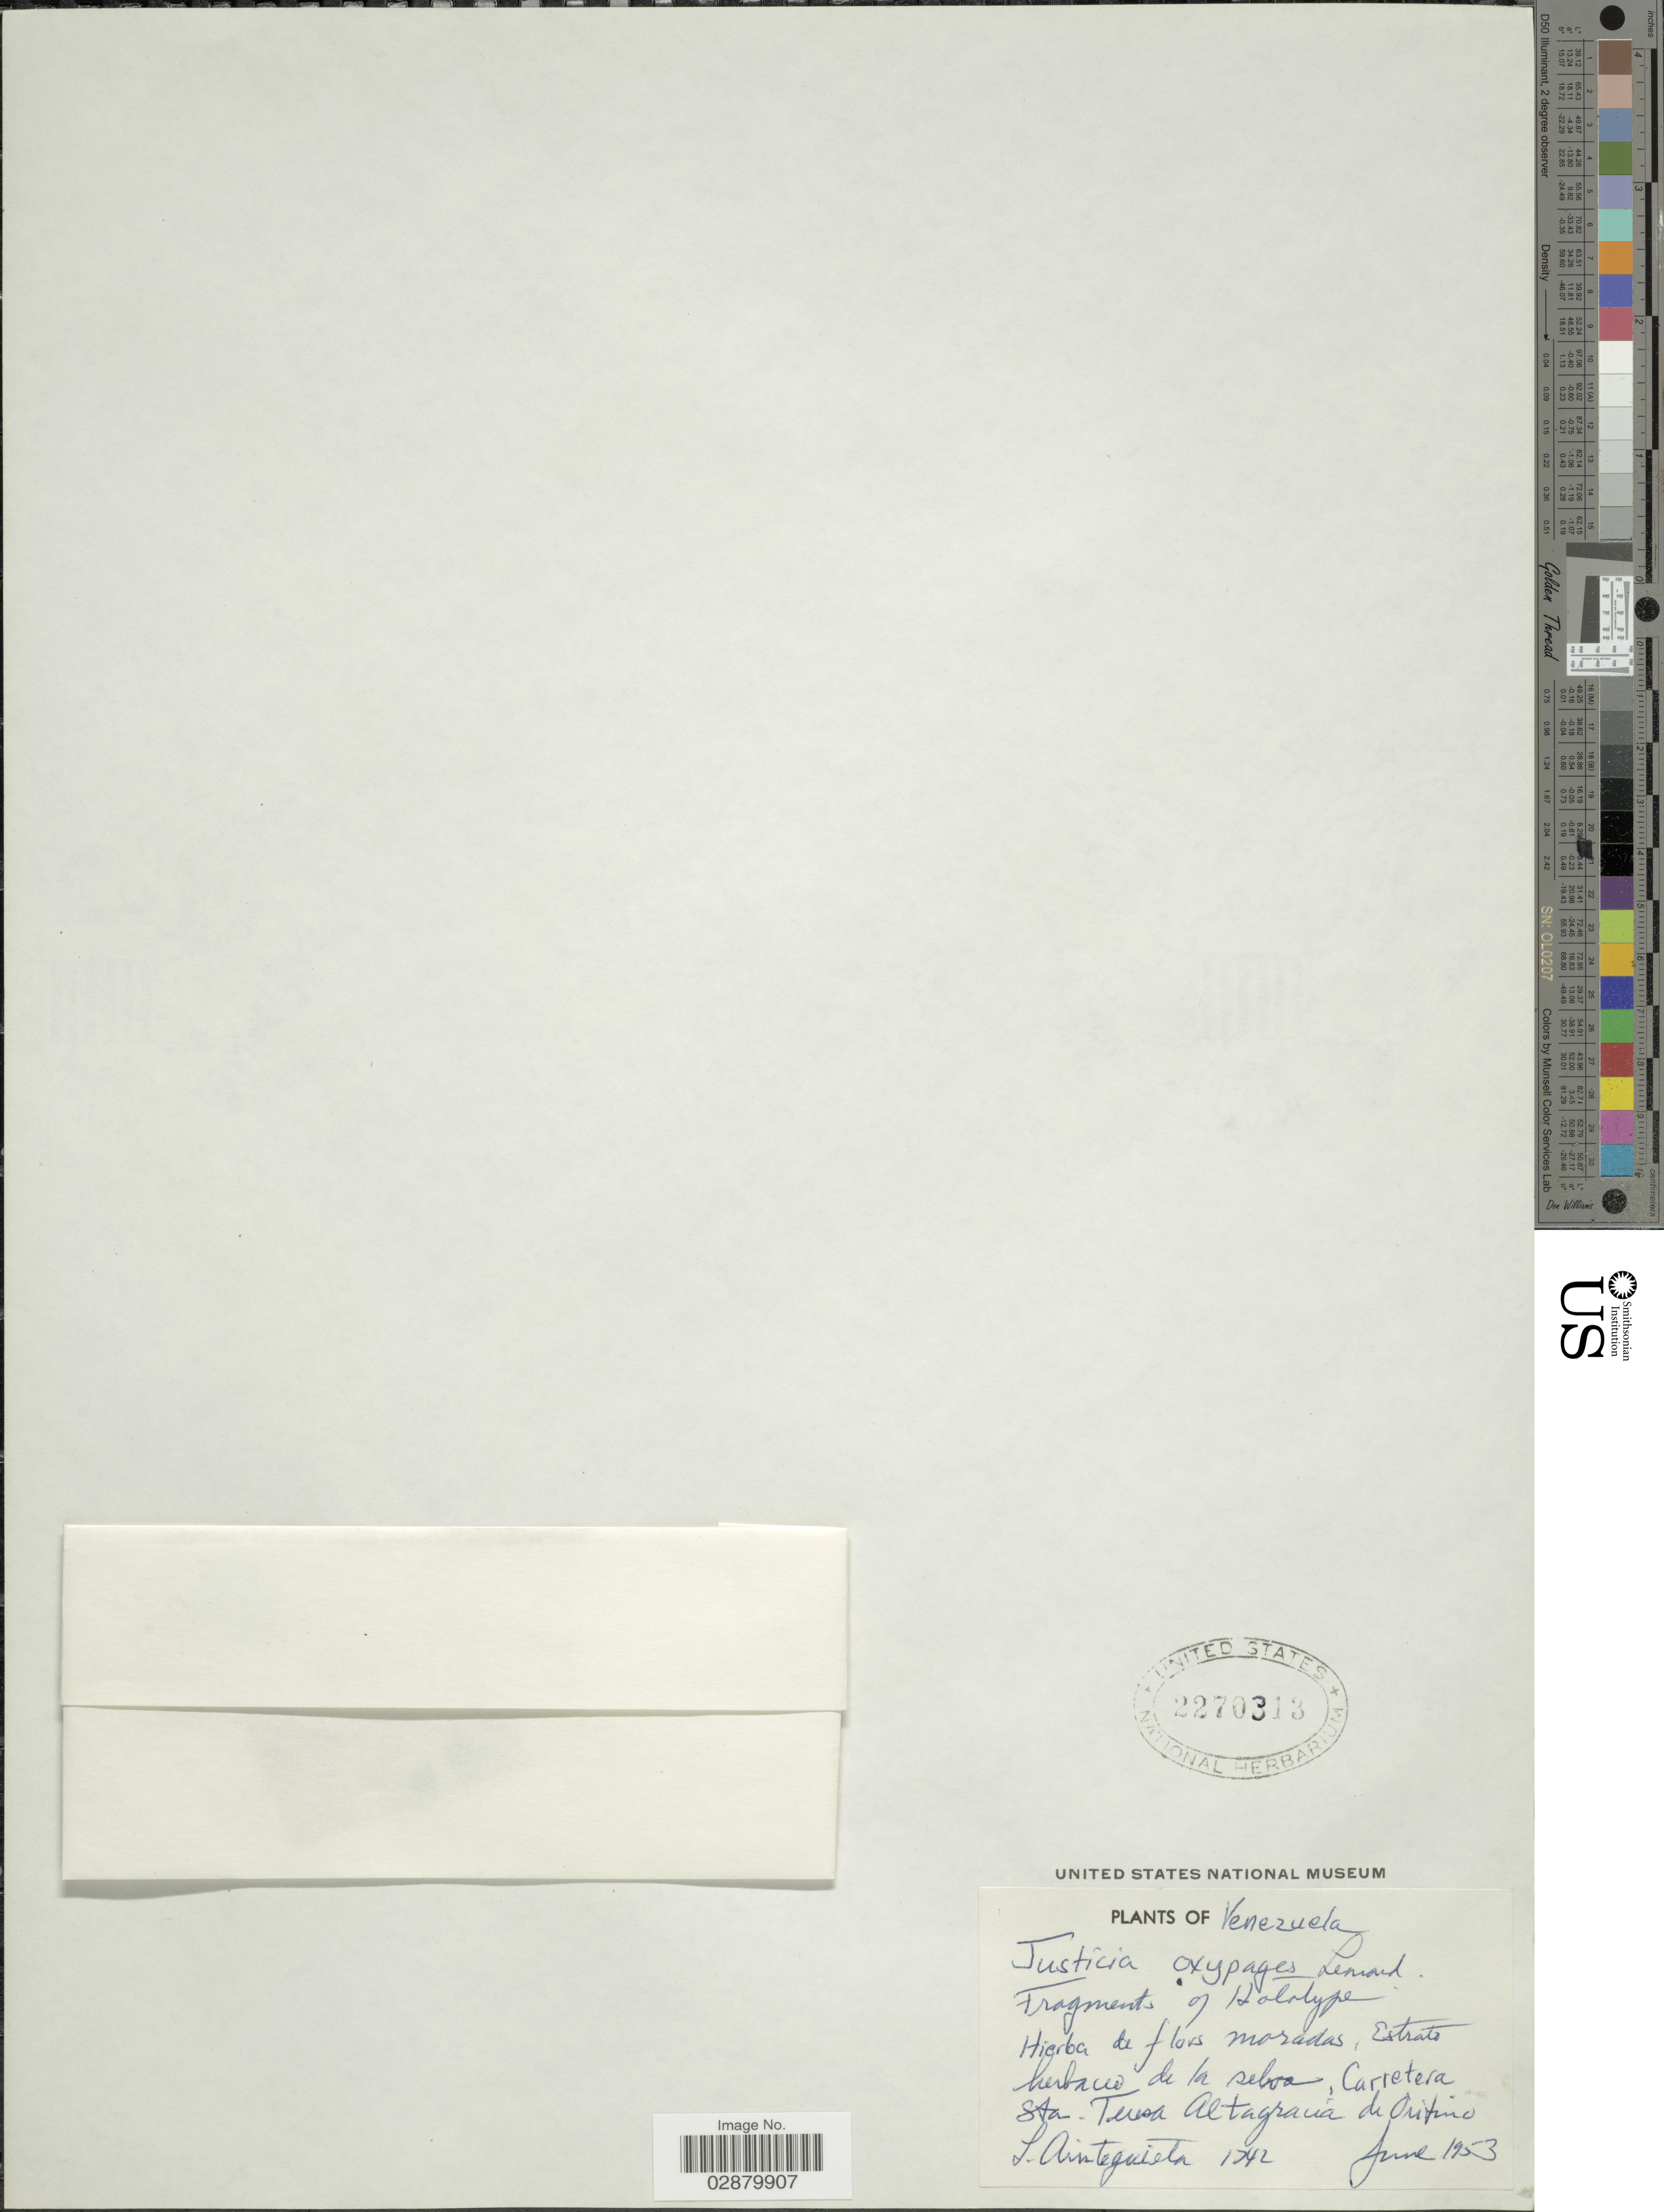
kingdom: Plantae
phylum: Tracheophyta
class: Magnoliopsida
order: Lamiales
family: Acanthaceae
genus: Justicia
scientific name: Justicia oxypages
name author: Leonard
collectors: L. Aristeguieta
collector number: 1242*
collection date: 1953-06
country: Venezuela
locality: Carretera Sta. Teresa Altagracía de Oritino.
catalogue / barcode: US 2270313